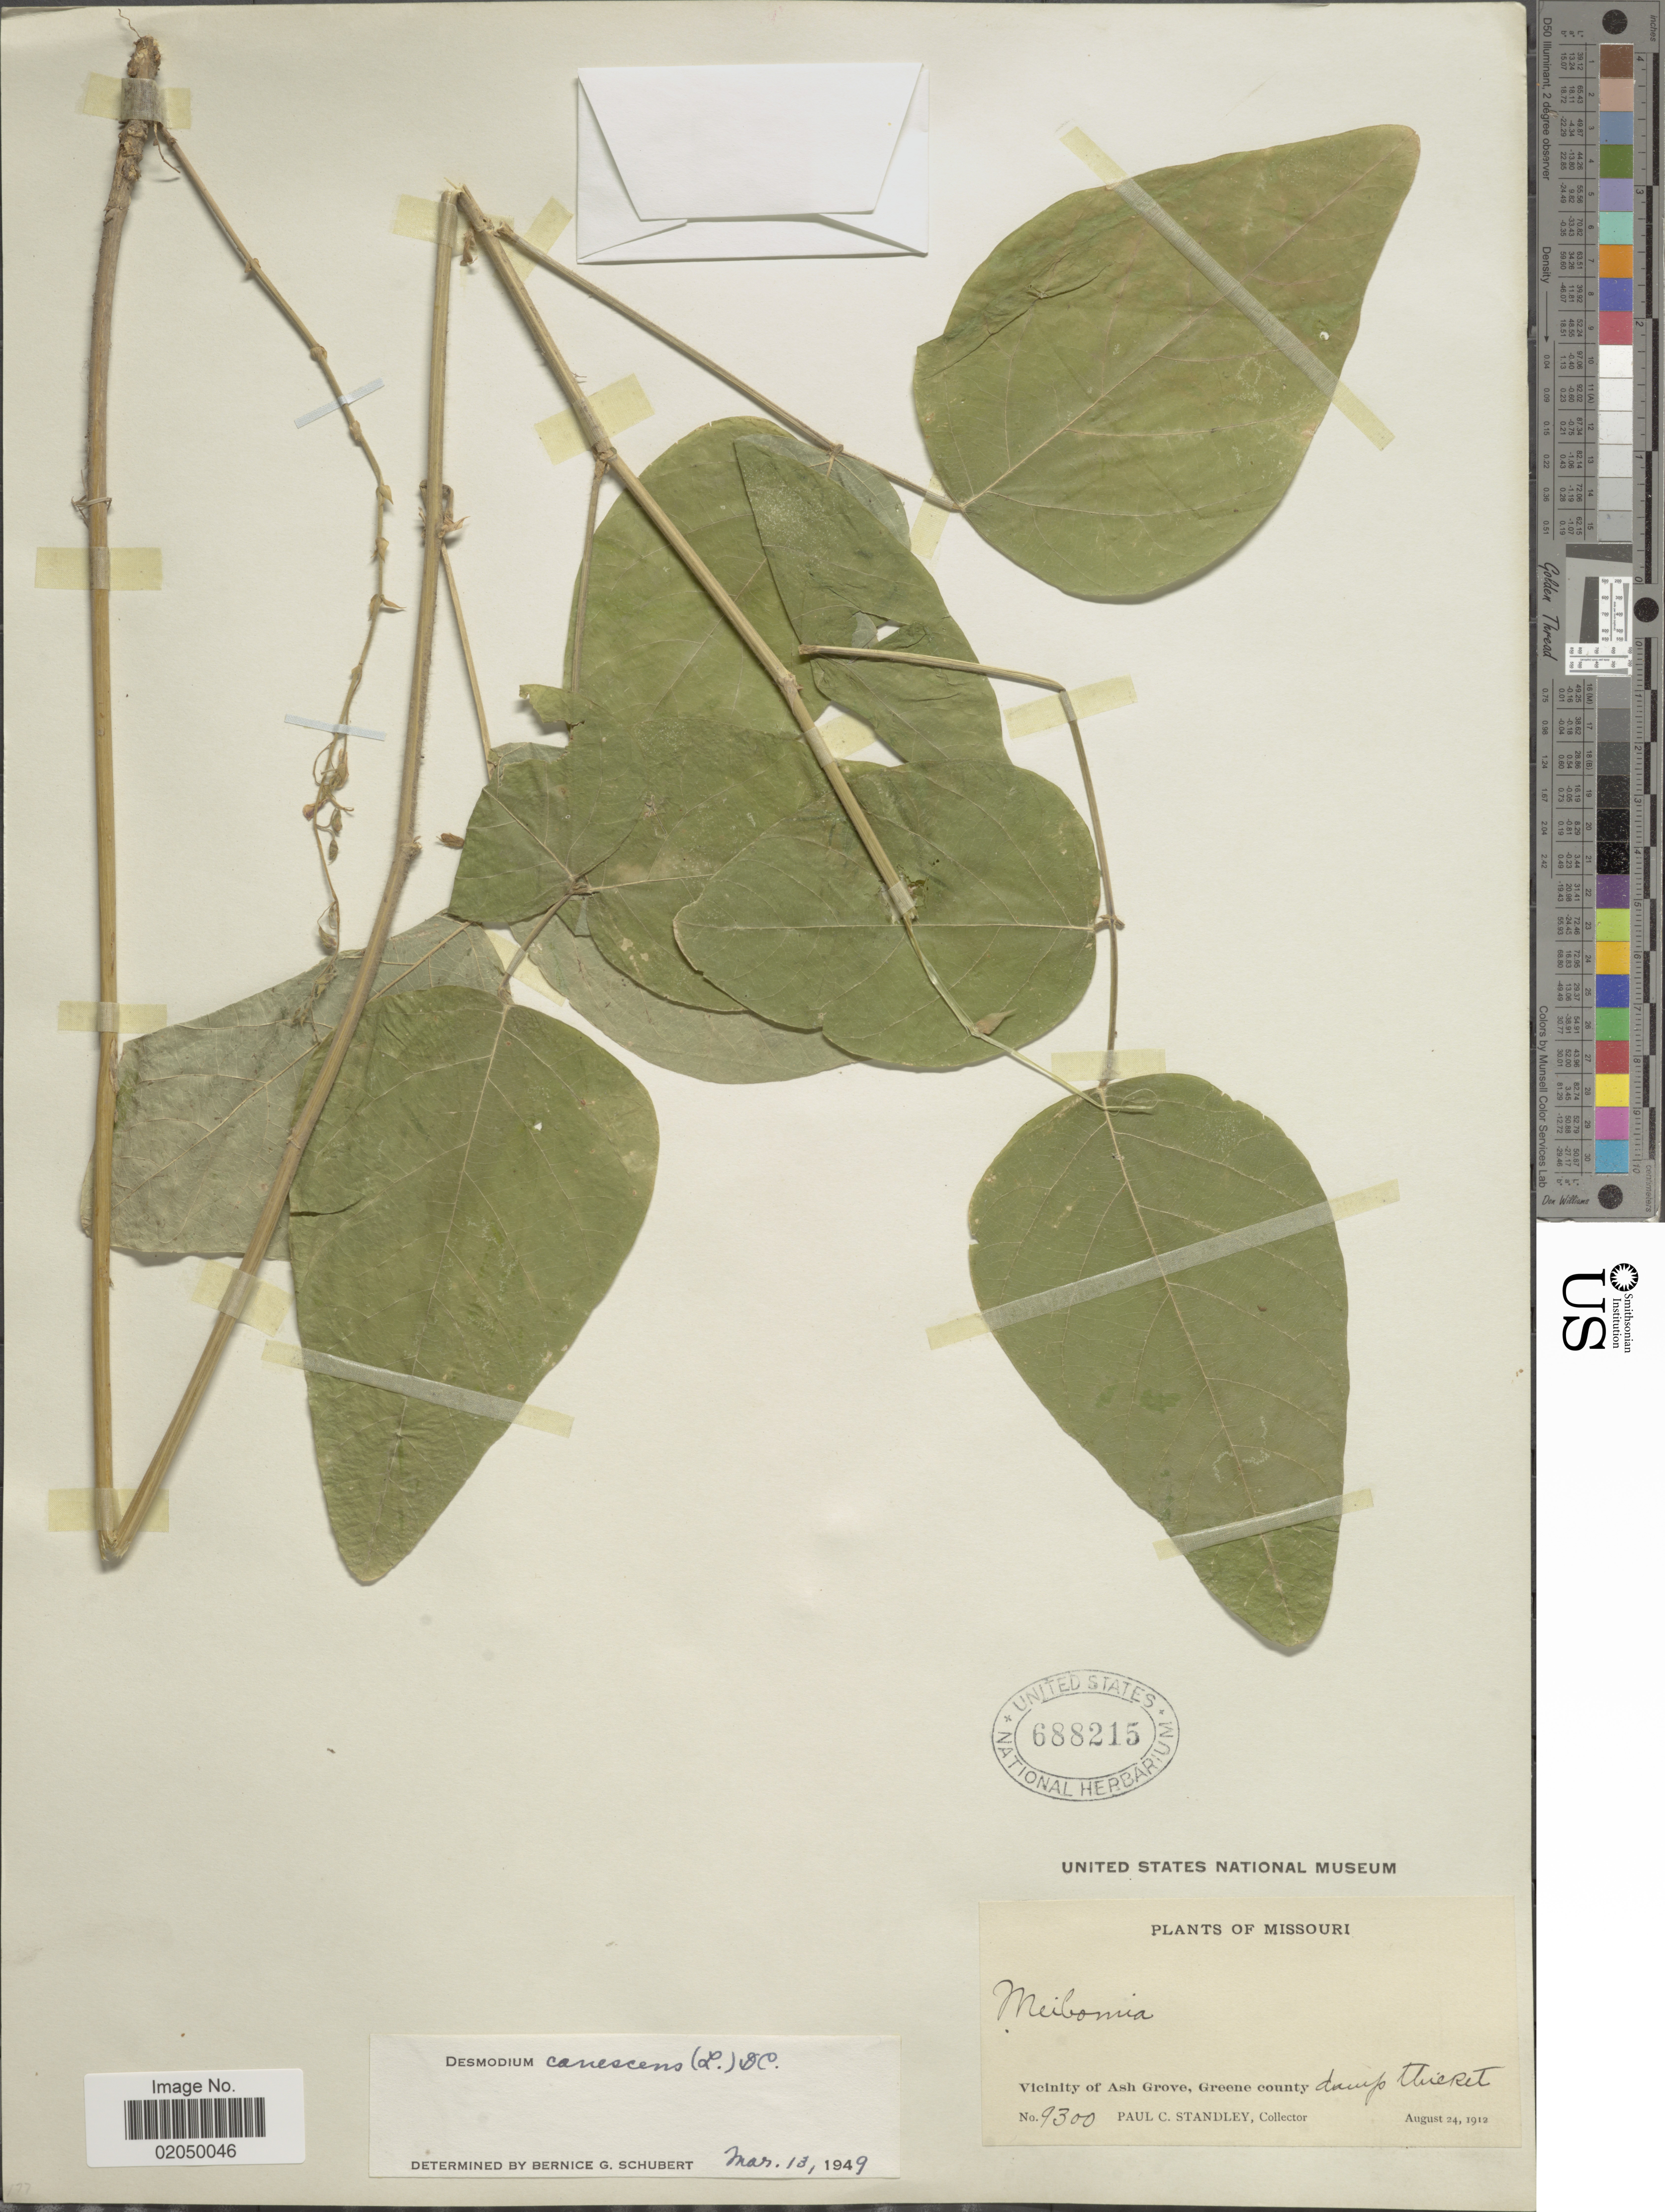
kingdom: Plantae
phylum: Tracheophyta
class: Magnoliopsida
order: Fabales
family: Fabaceae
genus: Desmodium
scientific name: Desmodium canescens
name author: (L.) DC.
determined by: Schubert, Bernice G.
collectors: P. C. Standley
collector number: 9300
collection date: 1912-08-24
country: United States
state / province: Missouri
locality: Vicinity of Ash Grove, Green county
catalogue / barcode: US 688215